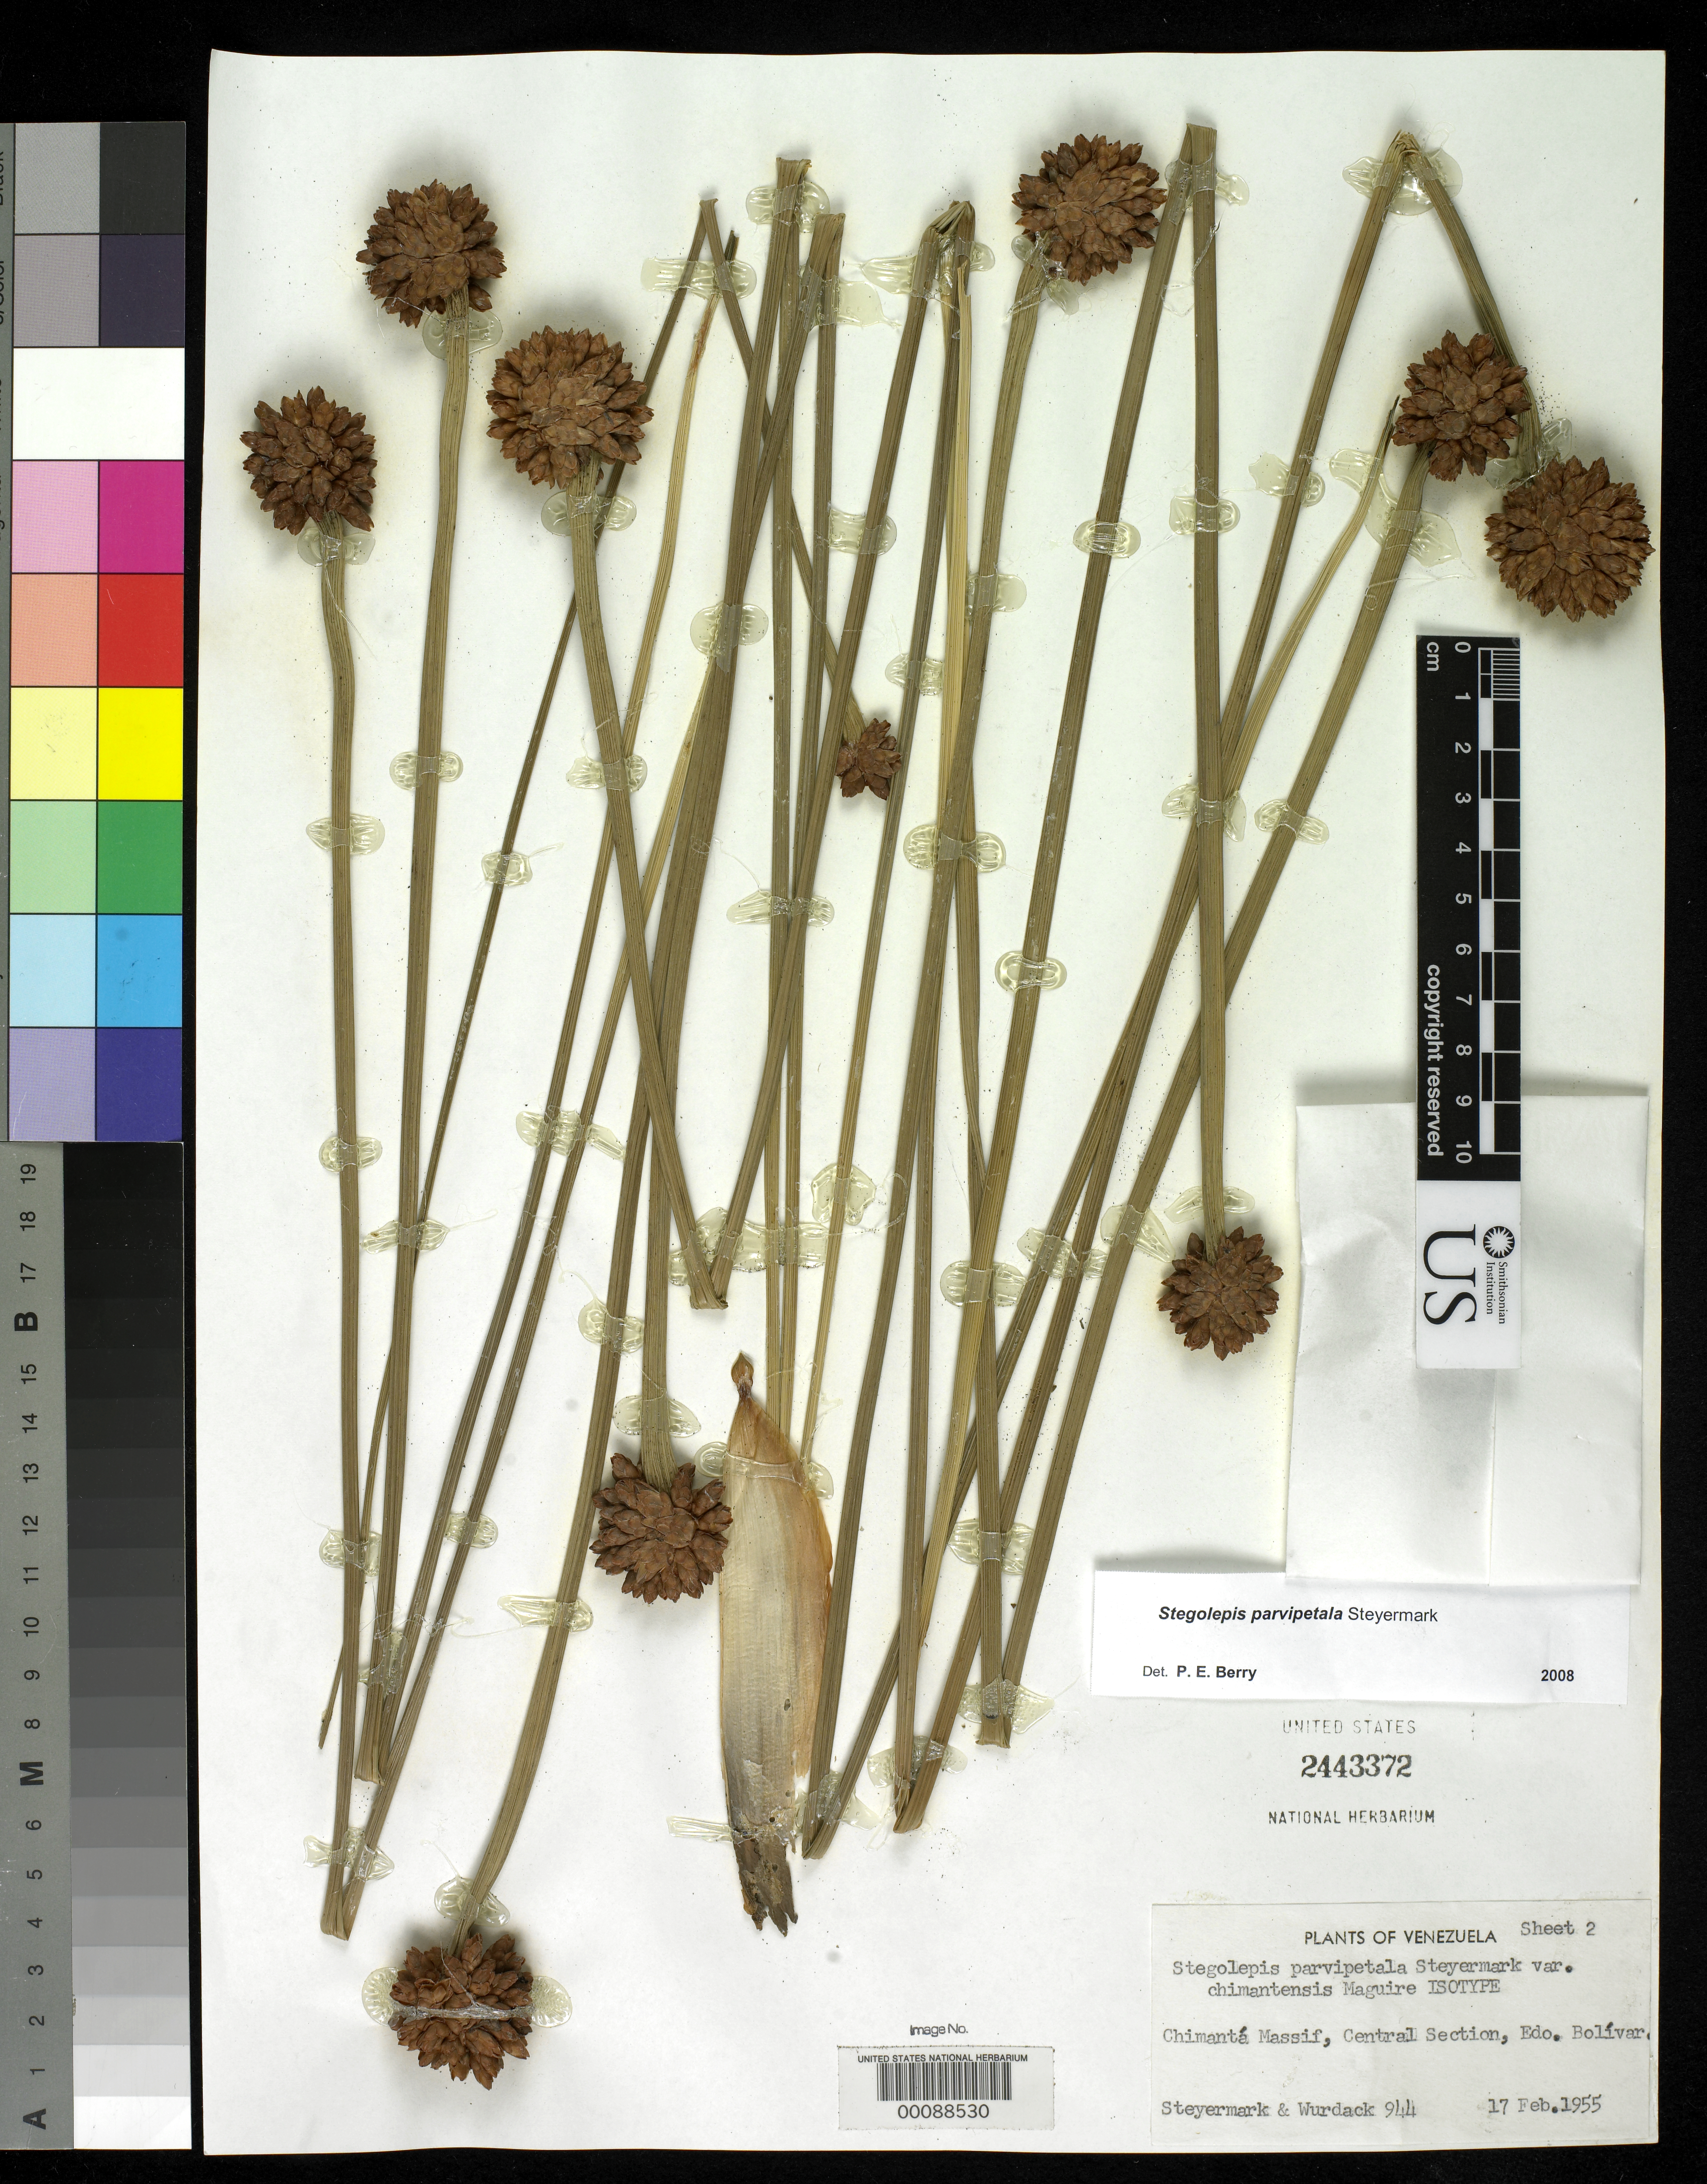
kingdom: Plantae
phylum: Tracheophyta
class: Liliopsida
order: Poales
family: Rapateaceae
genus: Stegolepis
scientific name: Stegolepis parvipetala subsp. chimantensis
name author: Maguire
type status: Isotype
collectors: J. Steyermark & J. J. Wurdack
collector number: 944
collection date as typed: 17 Feb 1955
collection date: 1955-02-17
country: Venezuela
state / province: Bolivar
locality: Chimanta Massif.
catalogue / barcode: US 2443372